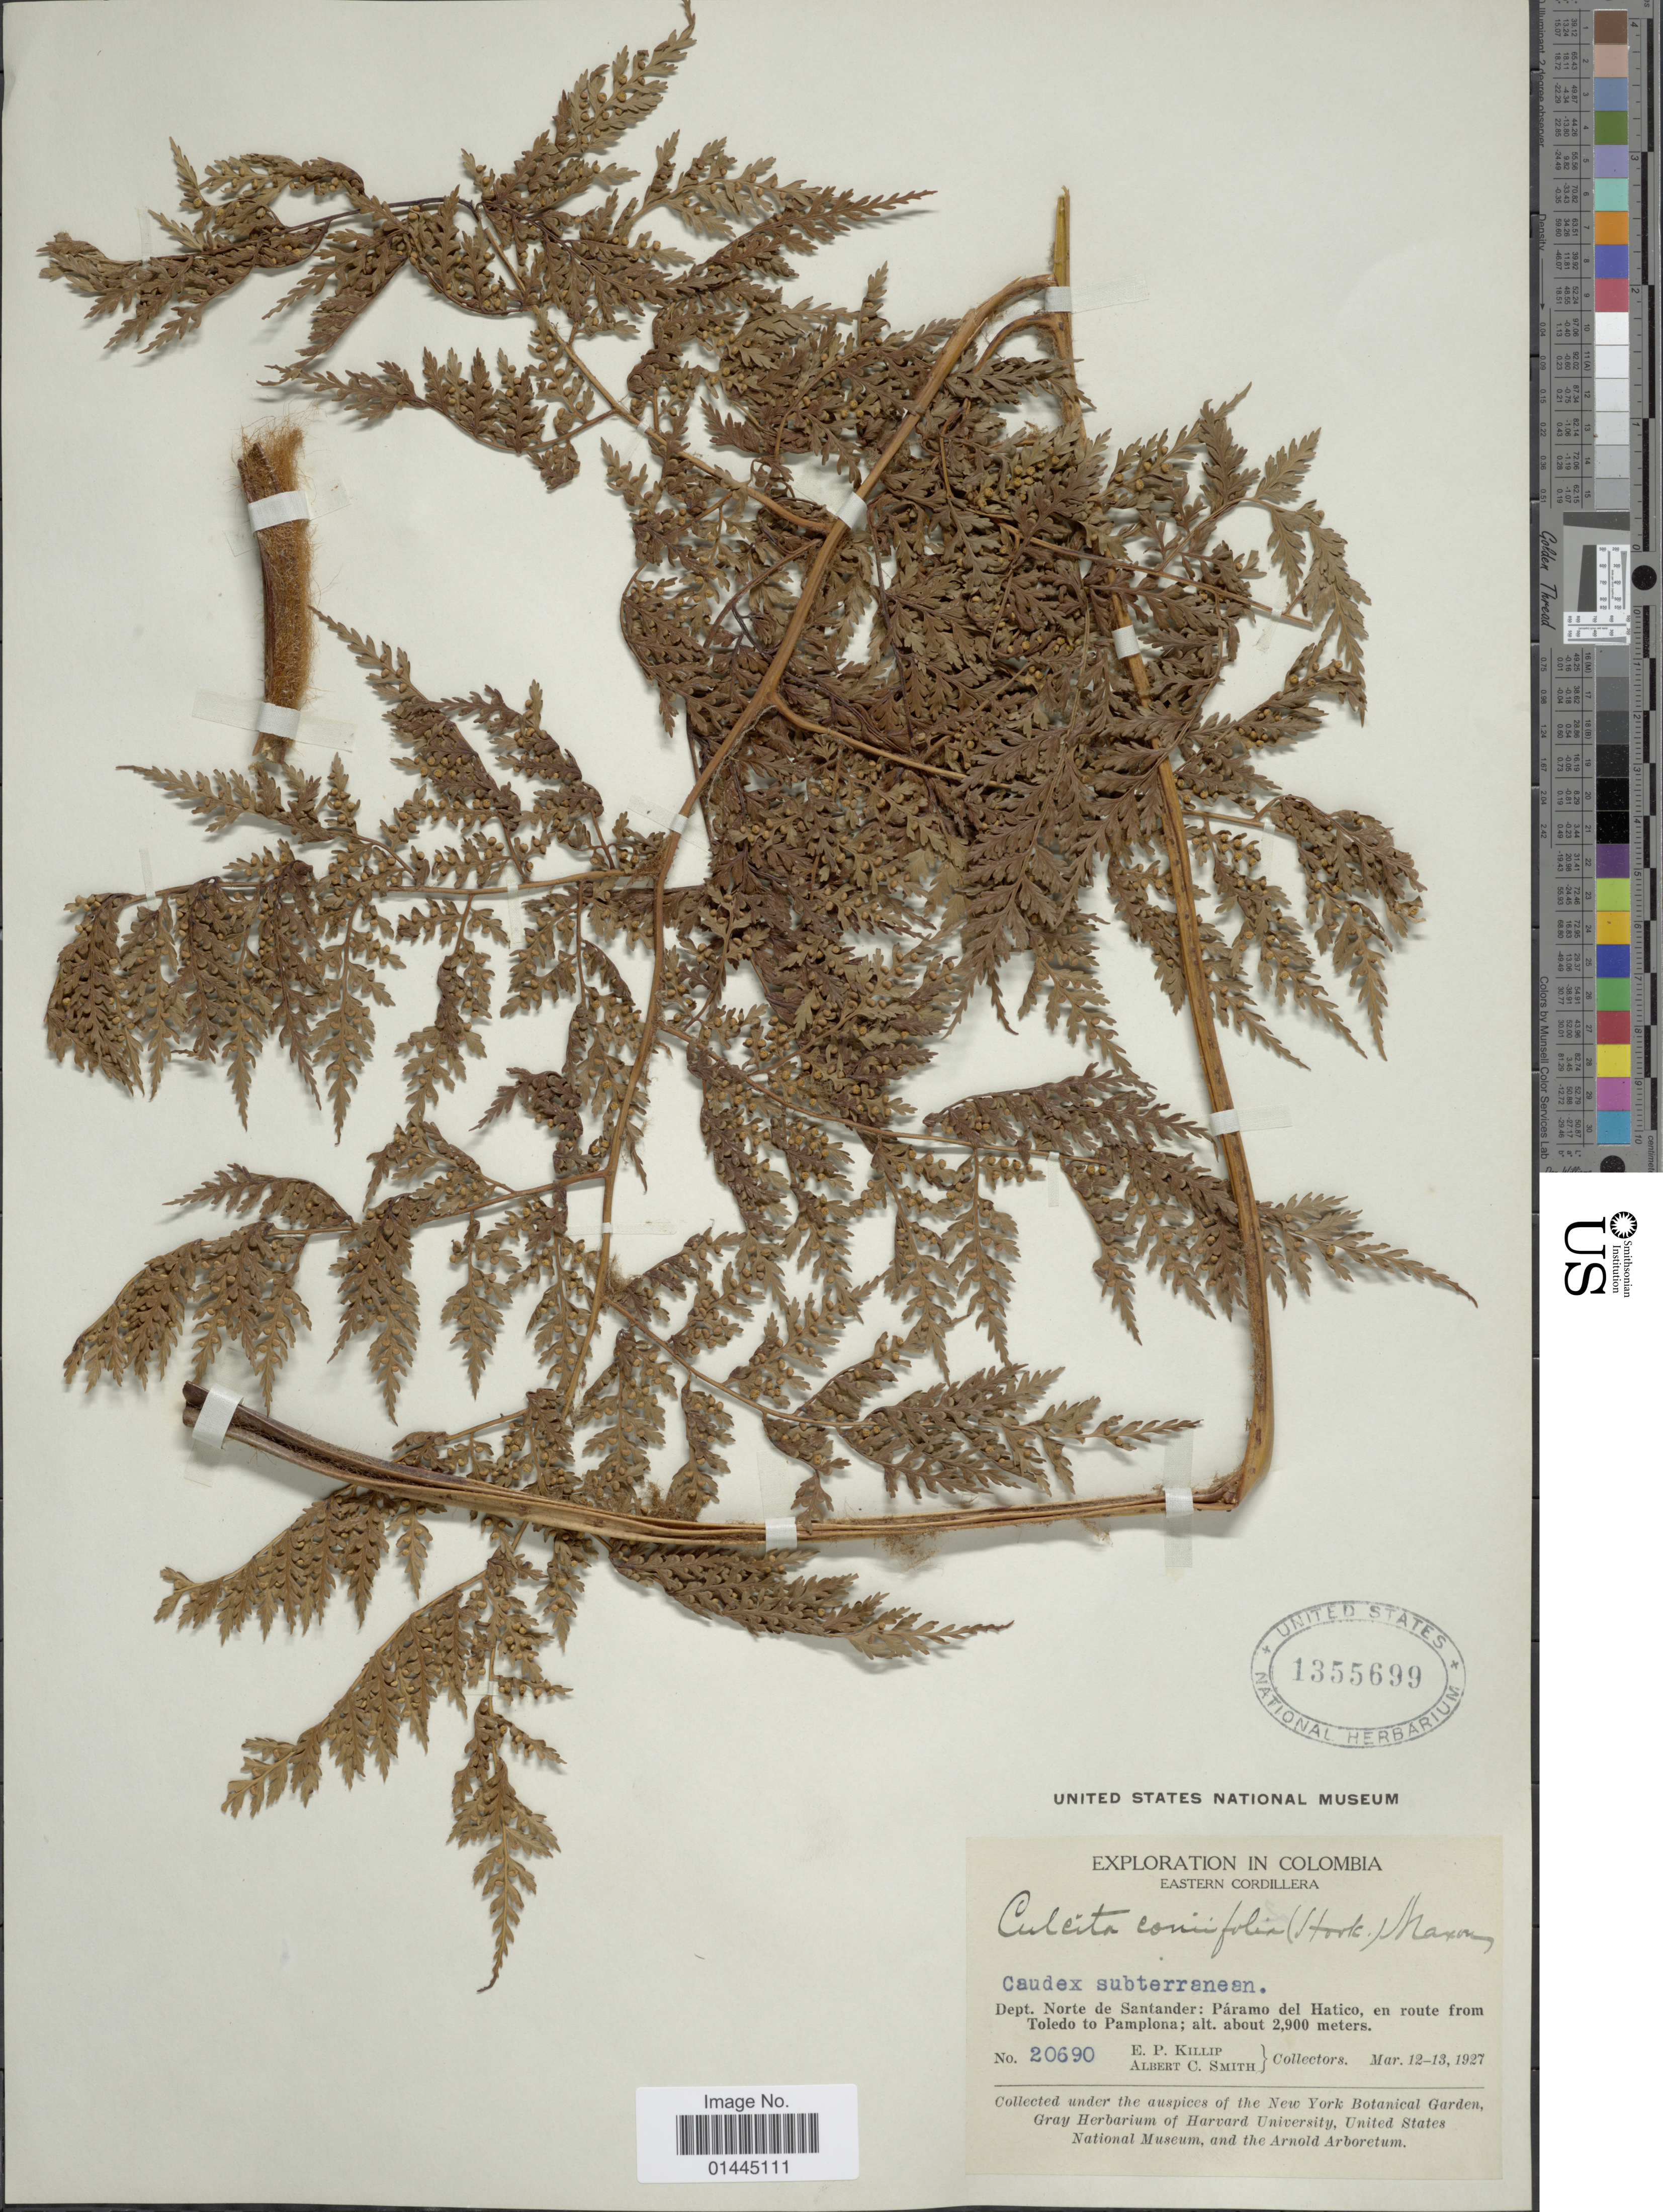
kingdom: Plantae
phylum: Tracheophyta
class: Polypodiopsida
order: Cyatheales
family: Culcitaceae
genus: Culcita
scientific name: Culcita coniifolia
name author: (Hook.) Maxon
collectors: E. P. Killip & A. C. Smith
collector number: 20690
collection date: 1927-03-12/1927-03-13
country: Colombia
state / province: Norte de Santander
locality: Eastern Cordillera, Paramo del Hatico, en route from Toledo to Pamplona.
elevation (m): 2900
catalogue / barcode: US 1355699